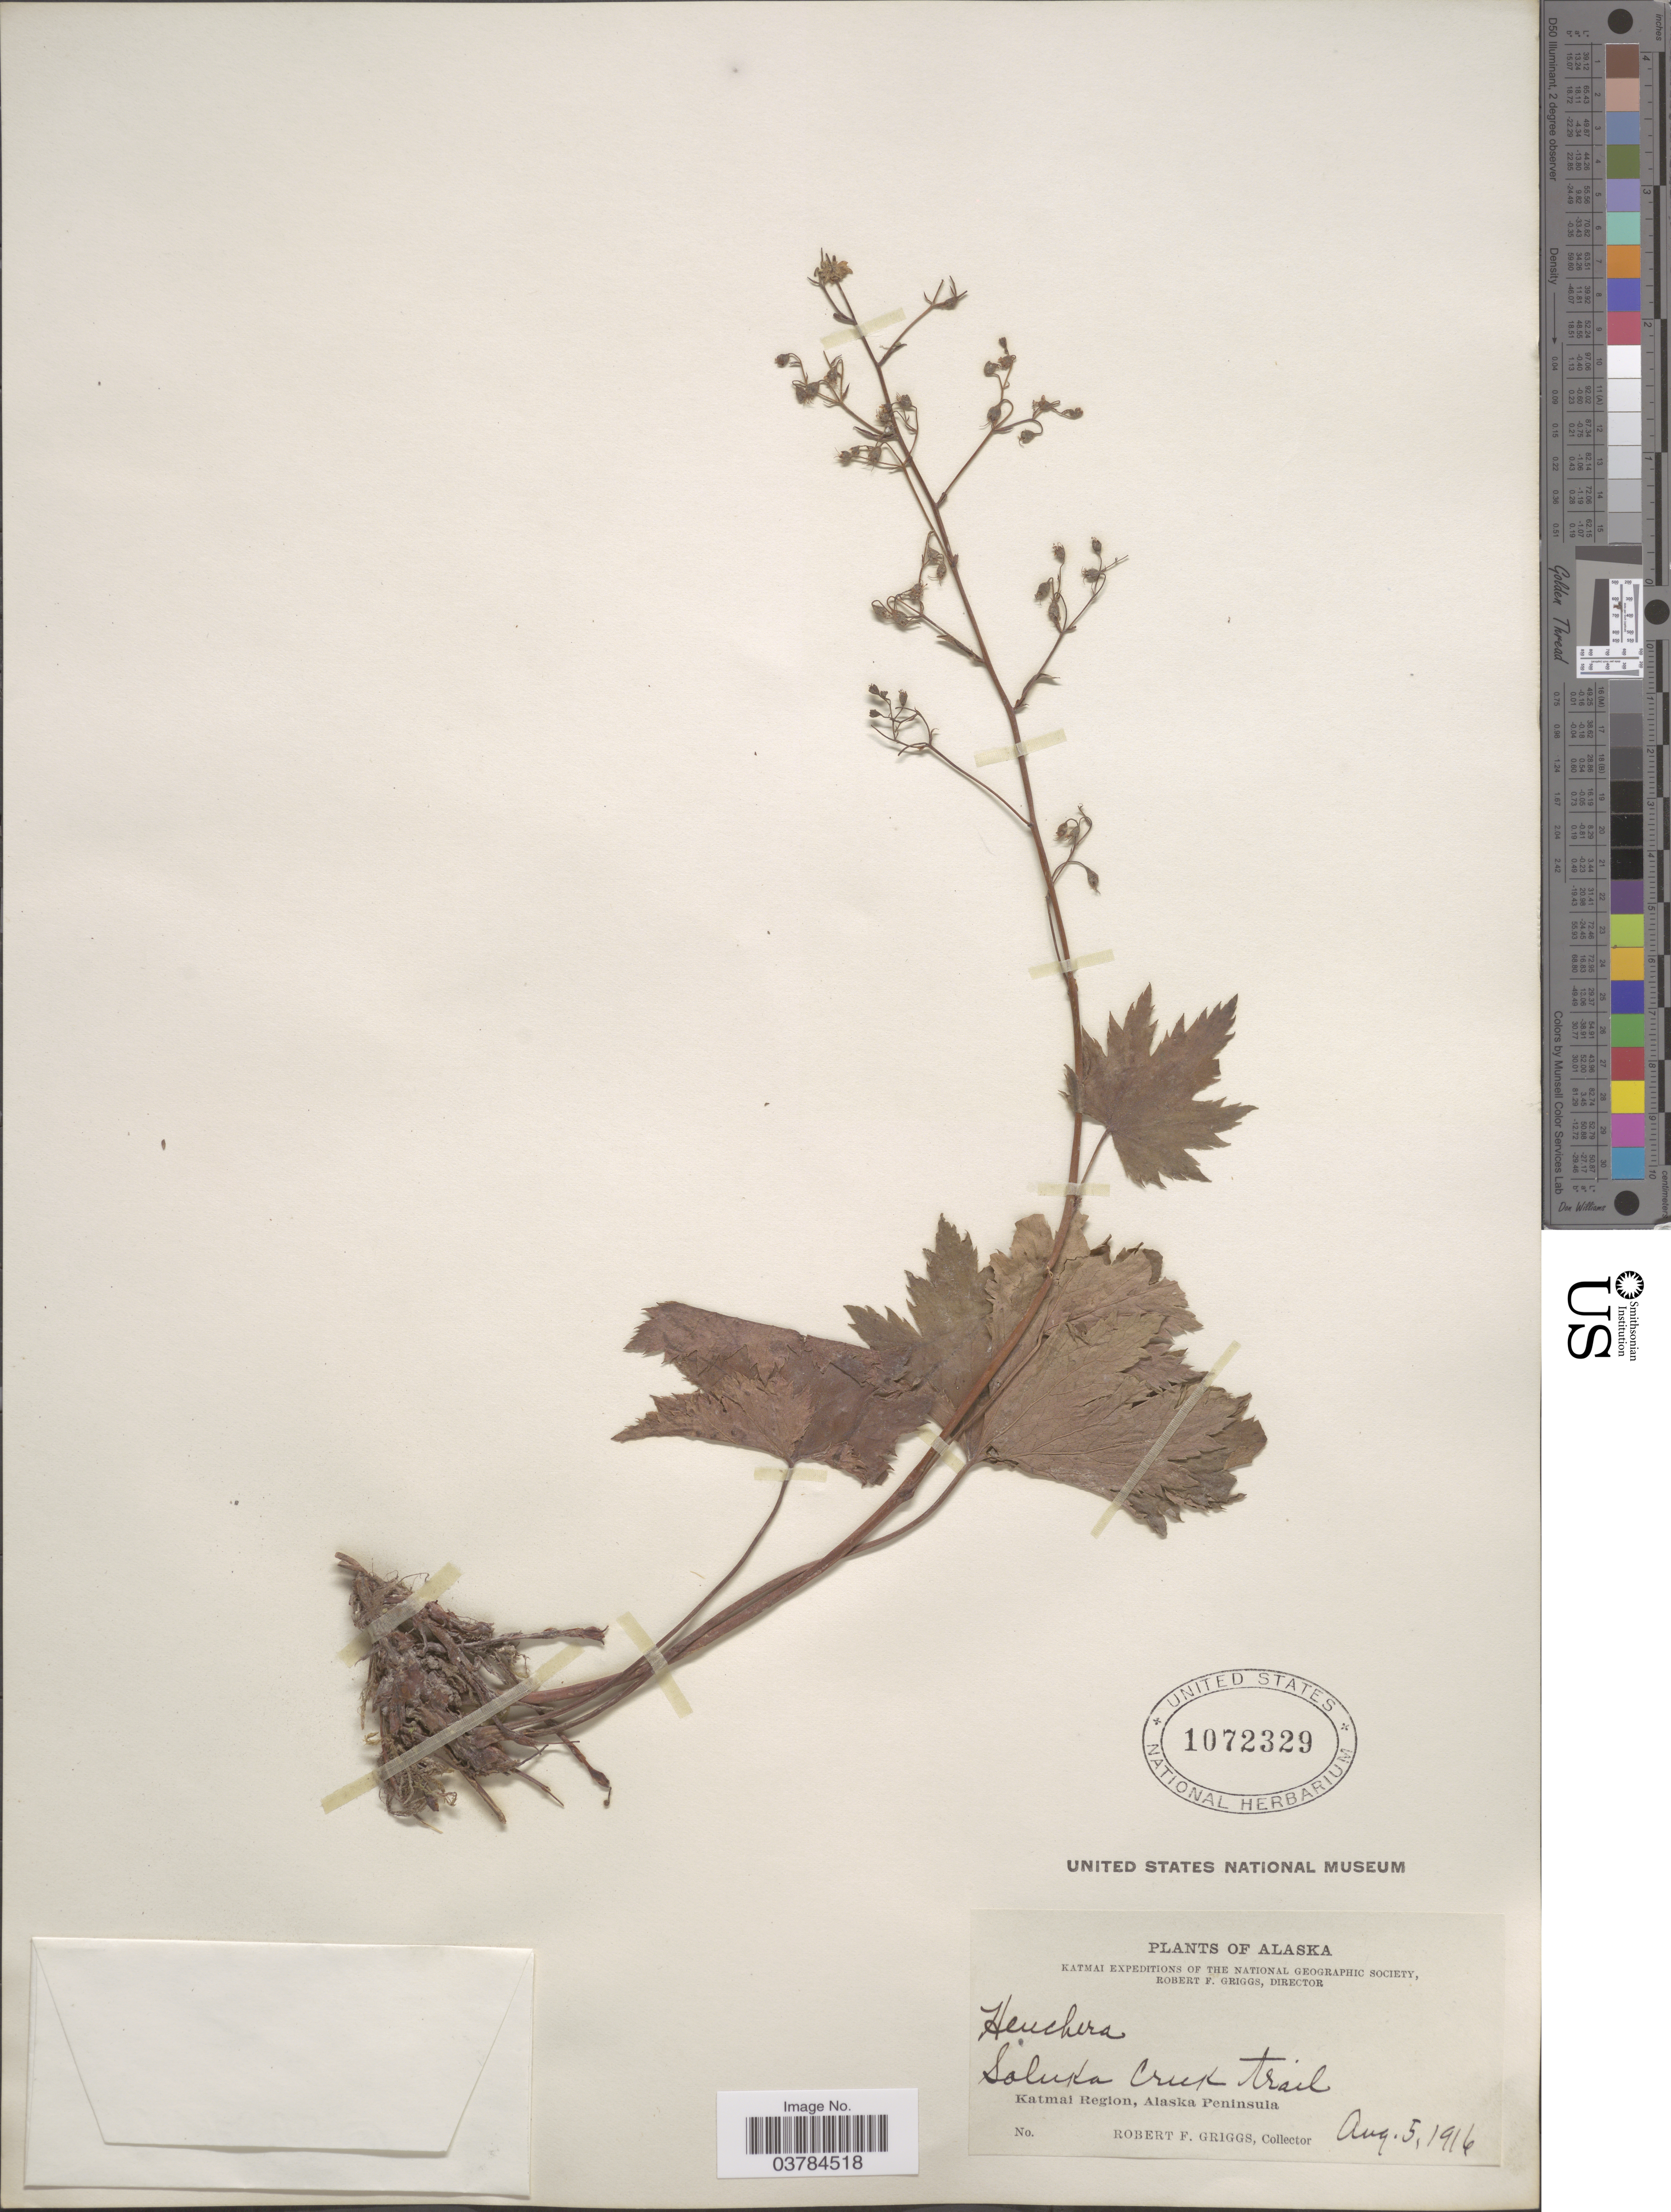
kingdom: Plantae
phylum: Tracheophyta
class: Magnoliopsida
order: Saxifragales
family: Saxifragaceae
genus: Heuchera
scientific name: Heuchera glabra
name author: Willd. ex Roem. & Schult.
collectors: R. F. Griggs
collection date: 1916-08-05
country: United States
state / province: Alaska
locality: Katmai Expeditions of the National Geographic Society. Soluka Creek trail. Katmai Region, Alaska Peninsula.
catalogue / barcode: US 1072329